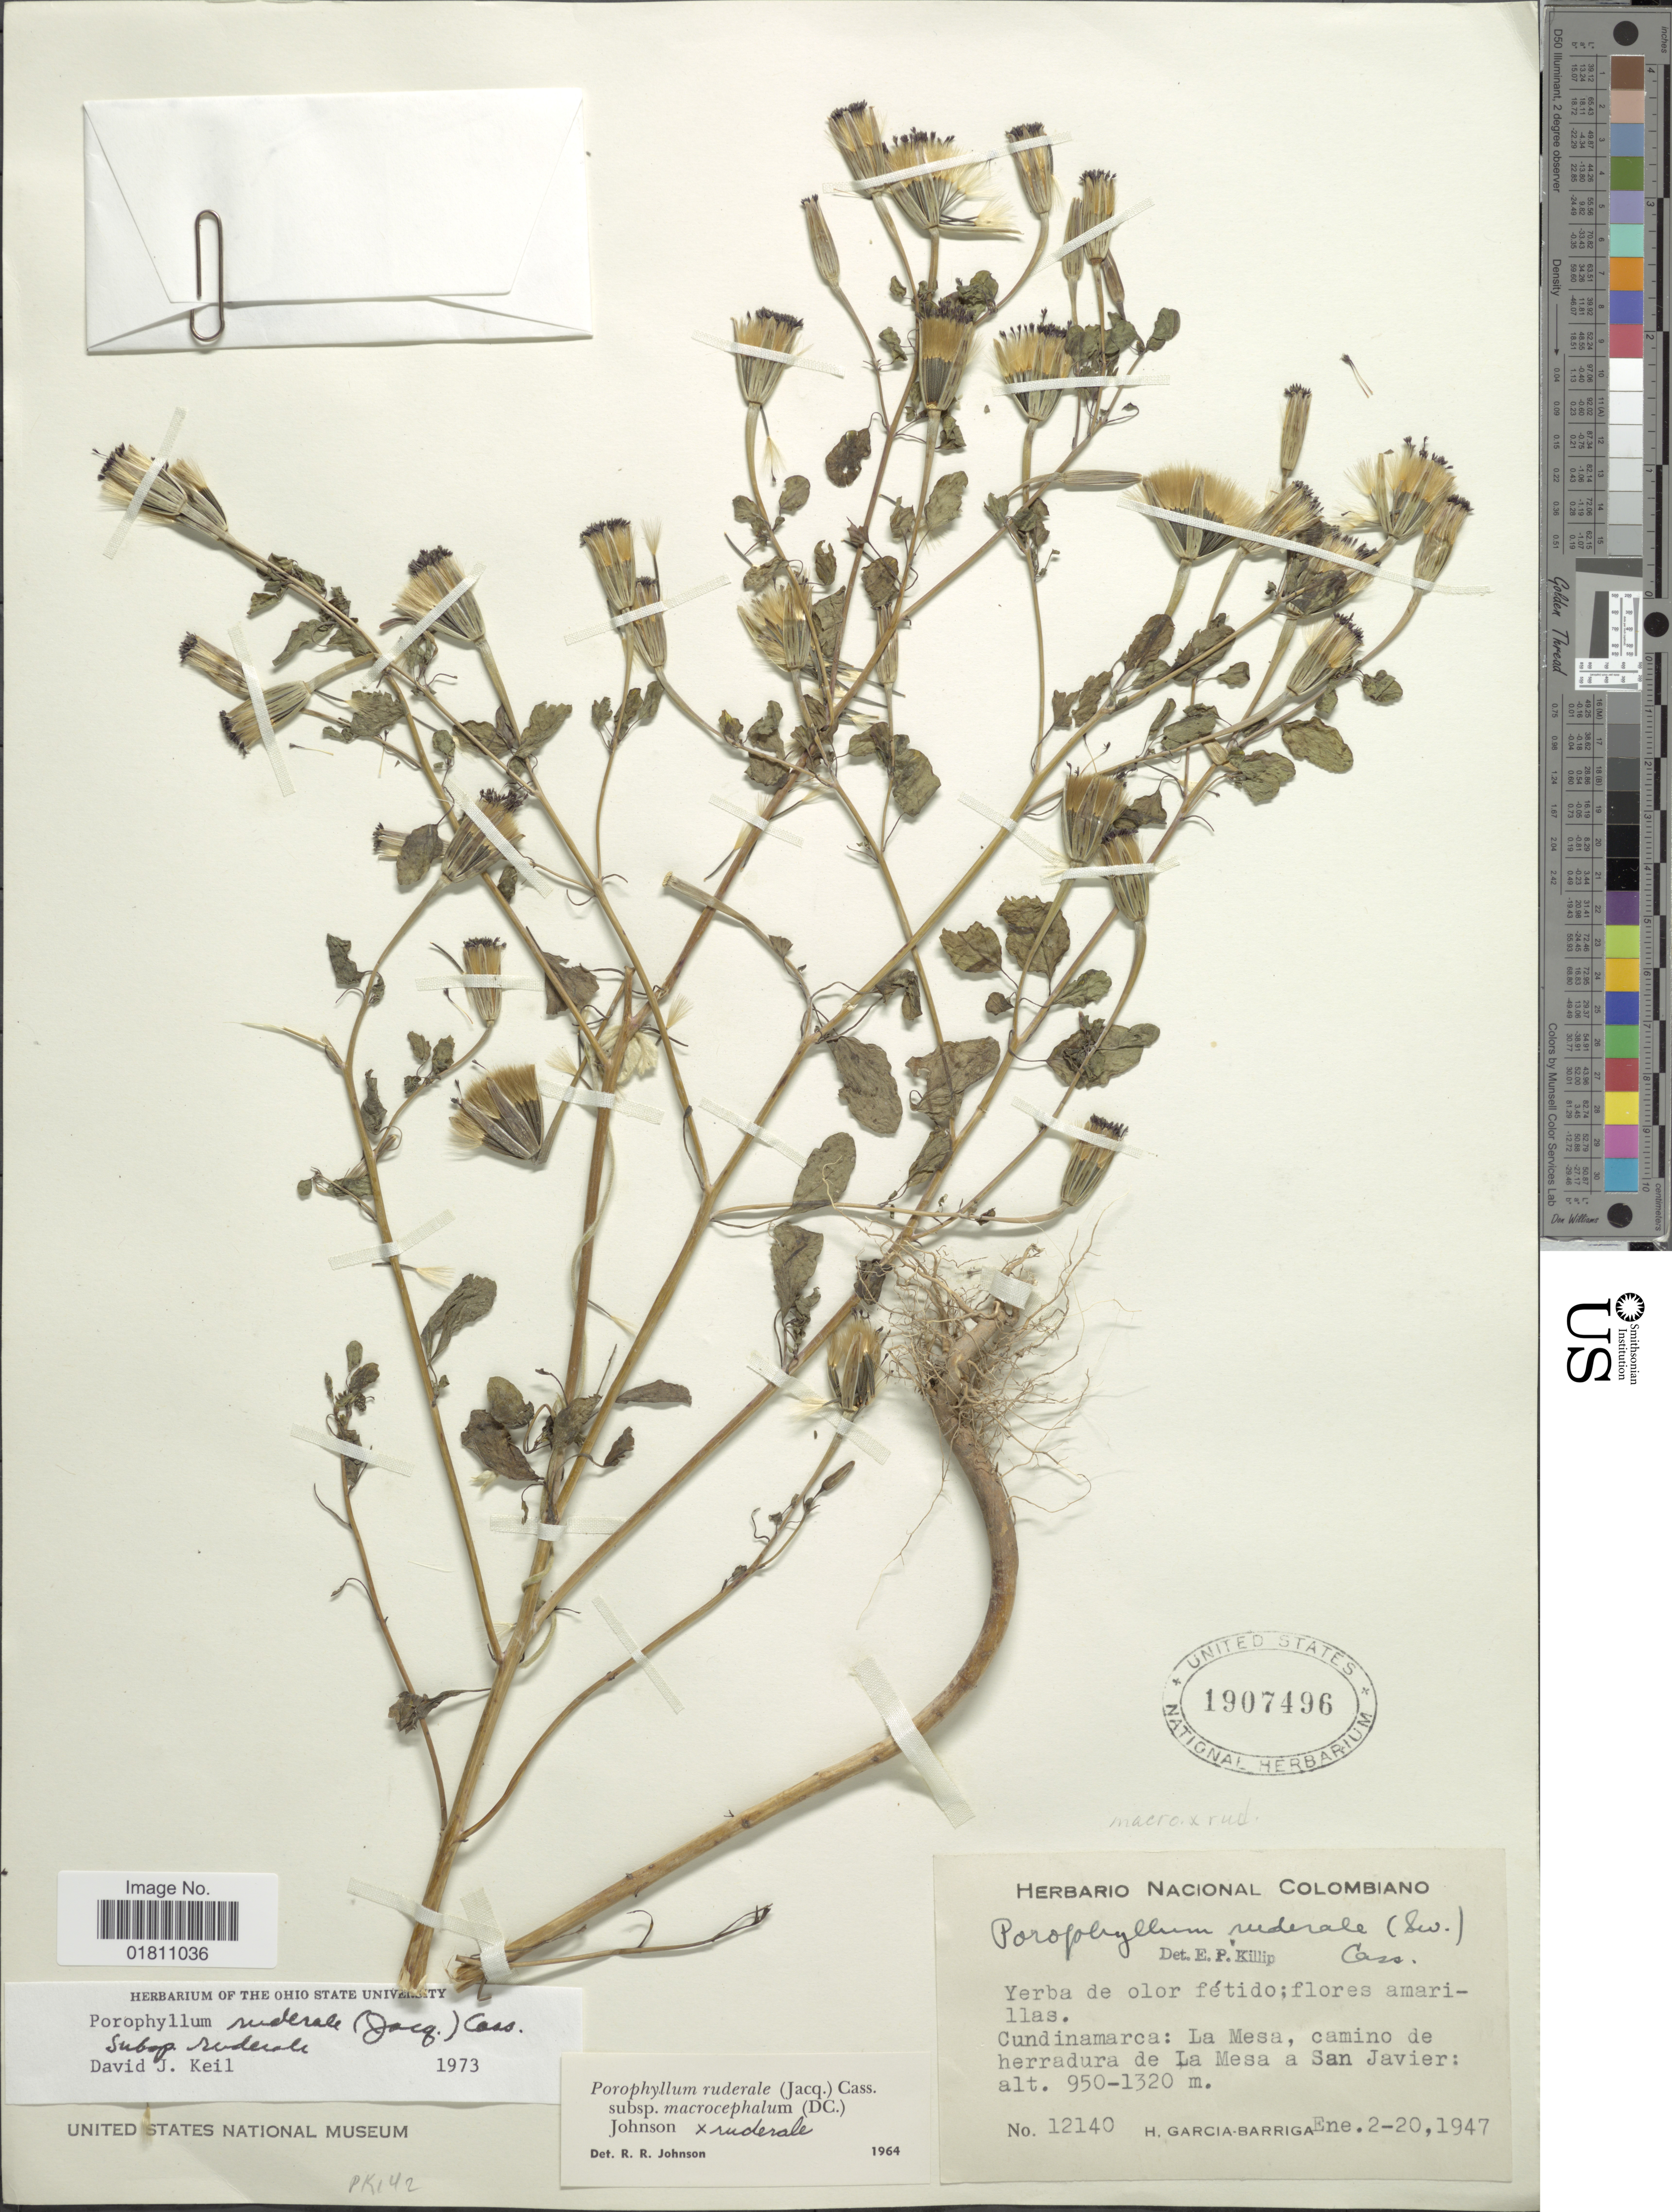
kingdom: Plantae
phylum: Tracheophyta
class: Magnoliopsida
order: Asterales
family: Asteraceae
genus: Porophyllum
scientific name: Porophyllum ruderale subsp. ruderale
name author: (Jacq.) Cass.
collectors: H. García Barriga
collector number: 12140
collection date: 1947-01-02/1947-01-20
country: Colombia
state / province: Cundinamarca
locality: La Mesa, camino de herradura de La Mesa a San Javier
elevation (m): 950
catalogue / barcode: US 1907496